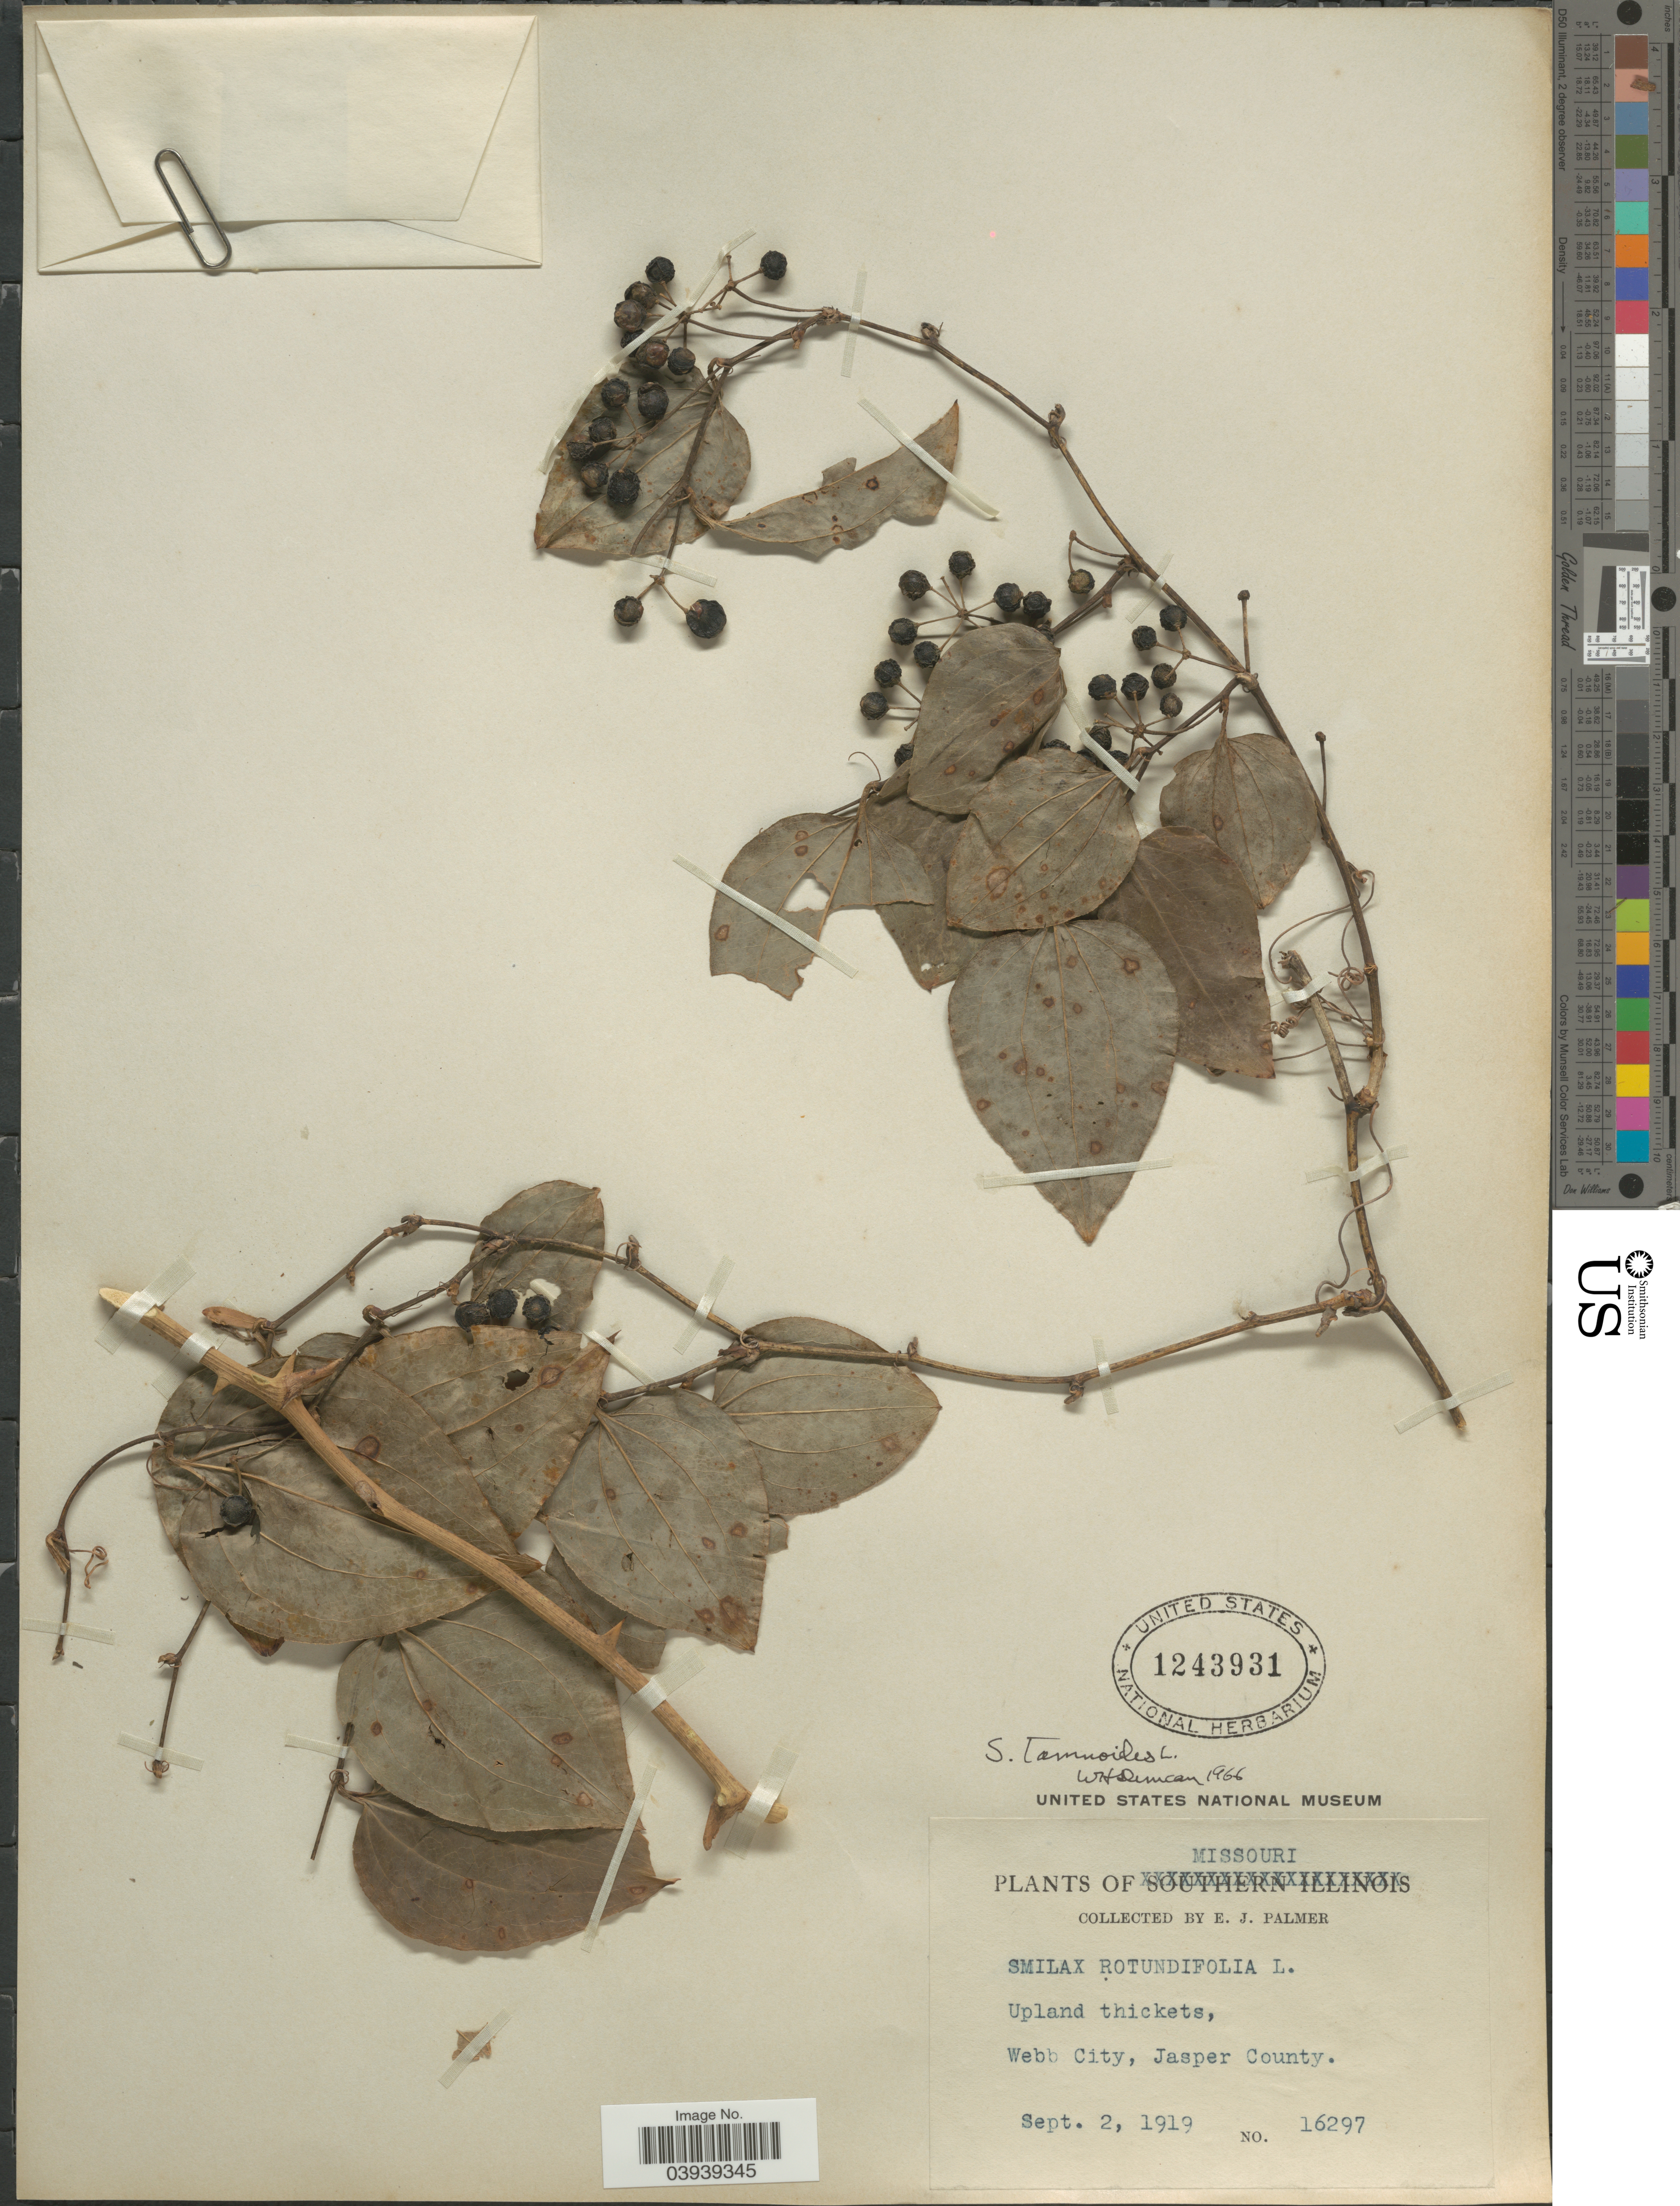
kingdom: Plantae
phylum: Tracheophyta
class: Liliopsida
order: Liliales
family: Smilacaceae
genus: Smilax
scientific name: Smilax tamnoides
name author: L.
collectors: E. J. Palmer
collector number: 16297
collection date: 1919-09-02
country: United States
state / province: Missouri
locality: Webb City, Jasper County.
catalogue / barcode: US 1243931